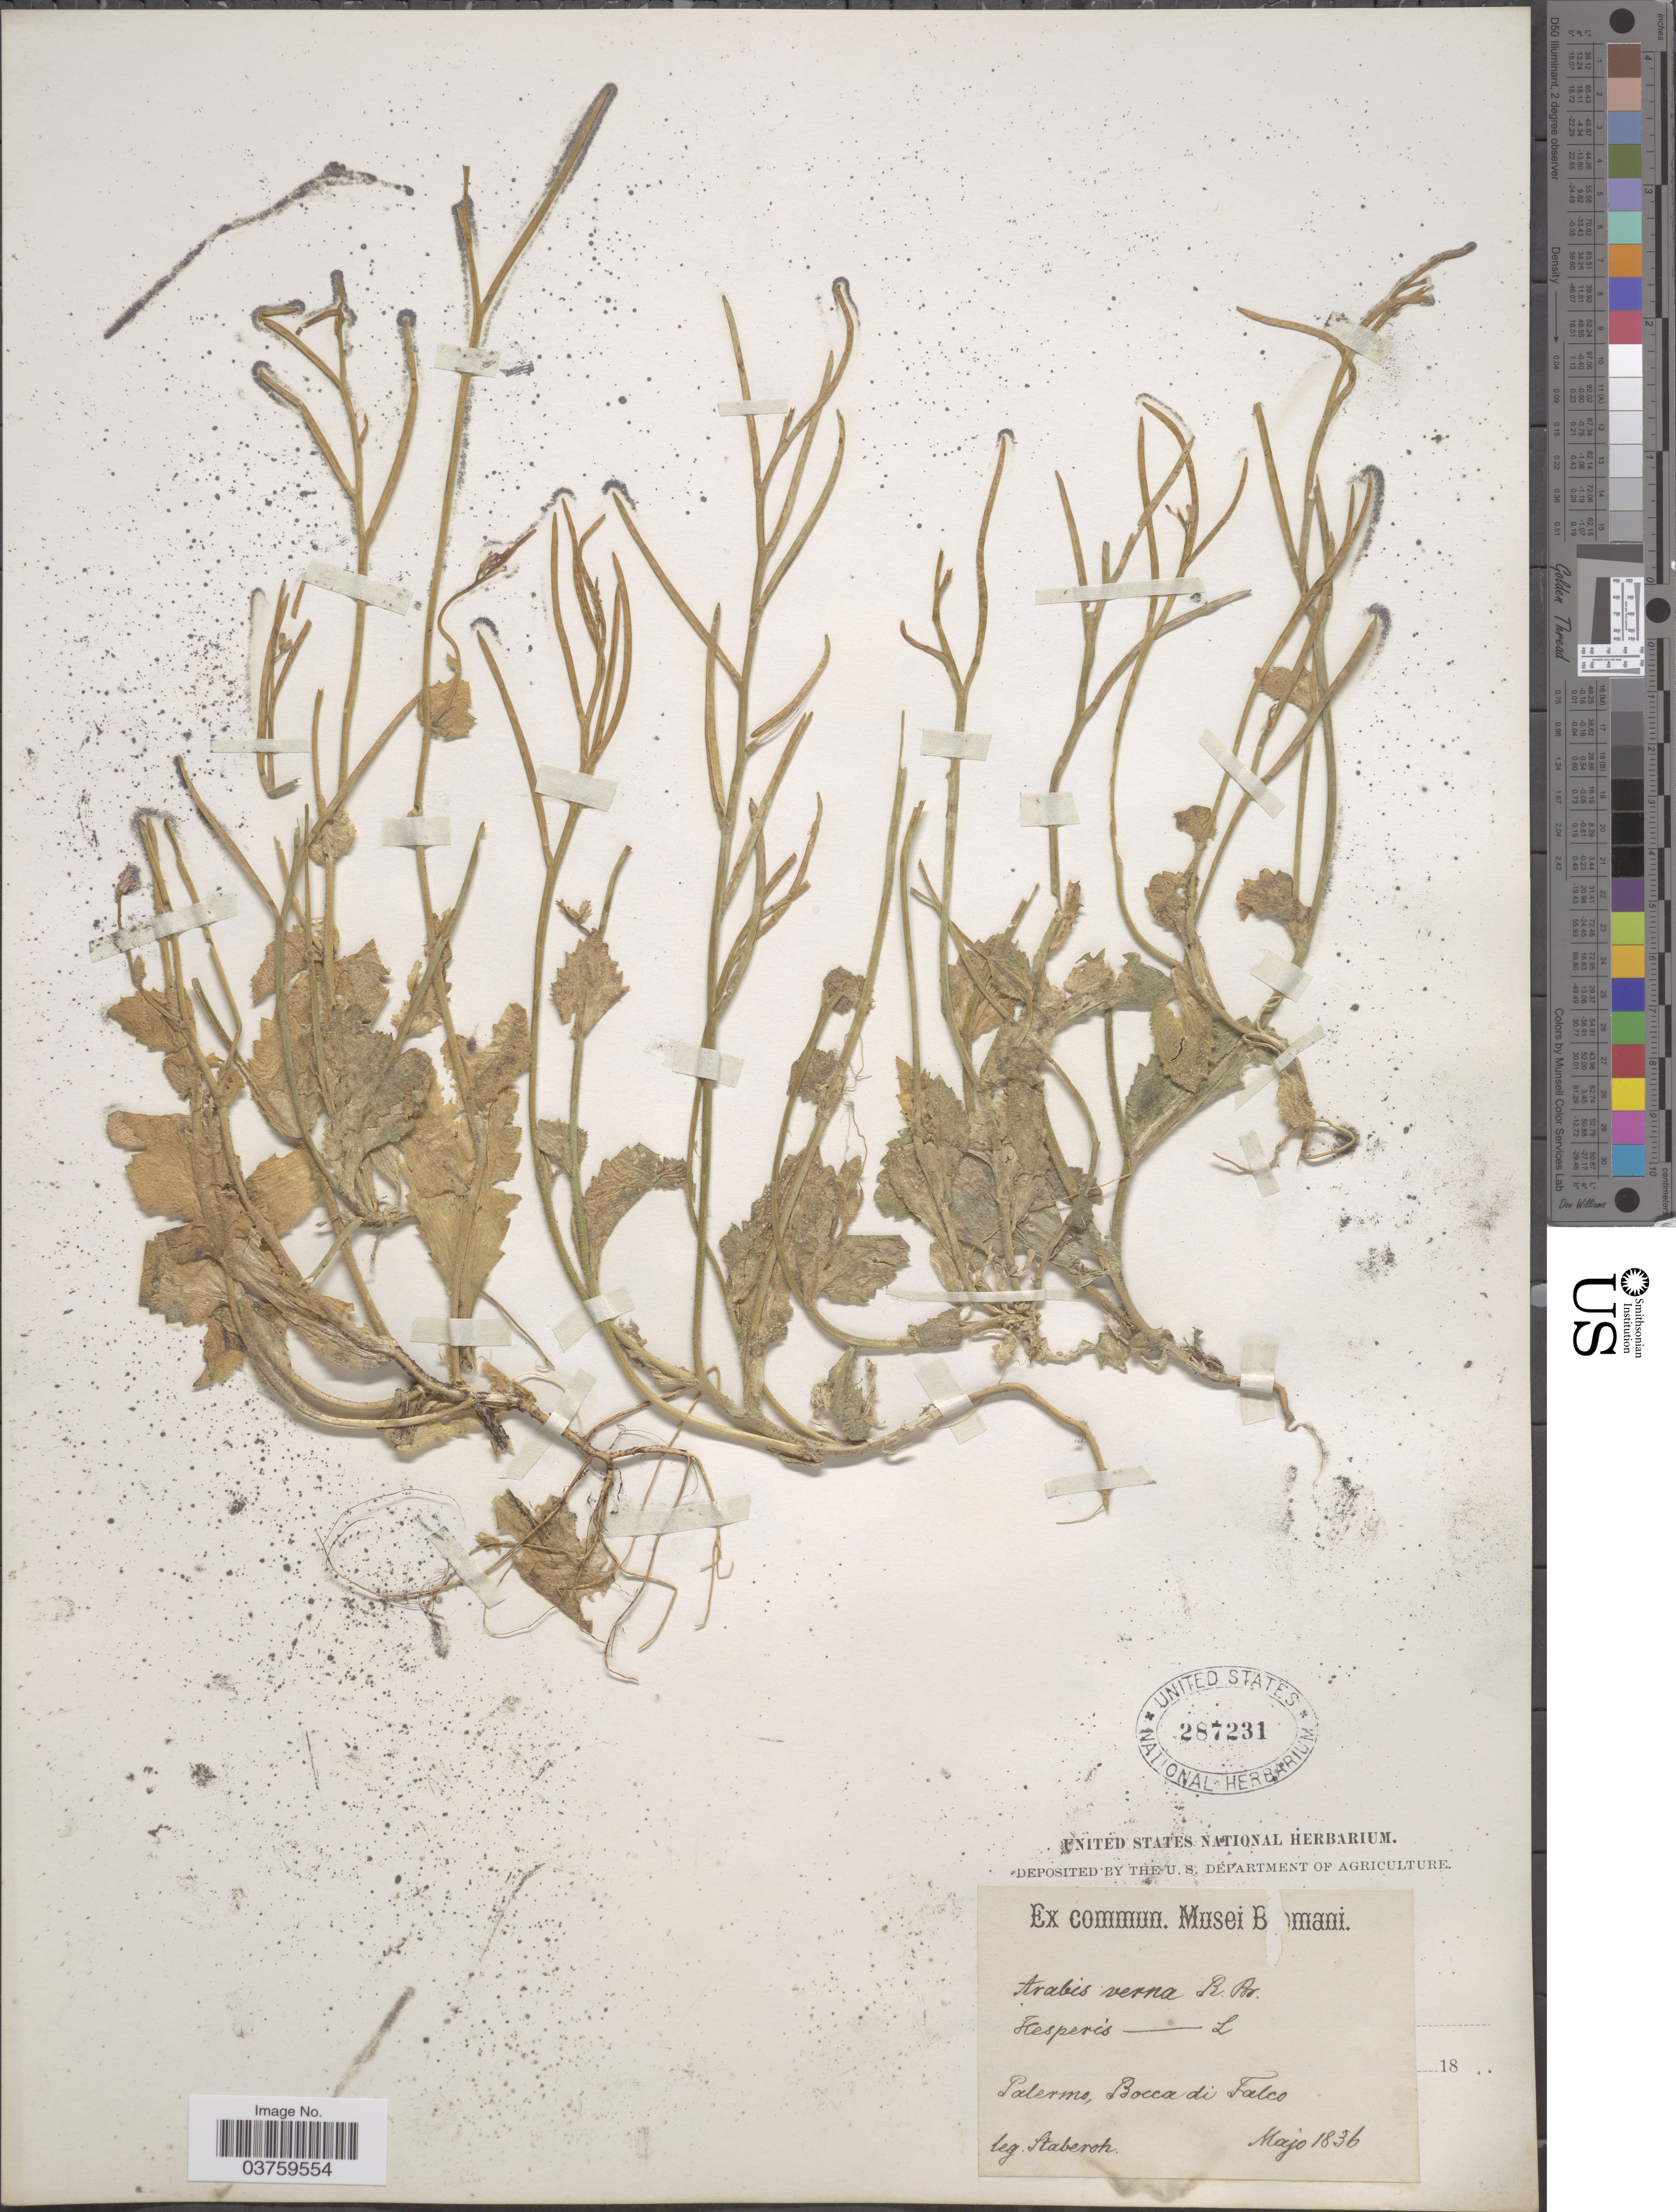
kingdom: Plantae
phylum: Tracheophyta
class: Magnoliopsida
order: Brassicales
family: Brassicaceae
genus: Arabis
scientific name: Arabis verna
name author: W.T. Aiton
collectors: Staberoh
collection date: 1836-05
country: Italy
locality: Palermo, Bocca di Falco.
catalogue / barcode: US 287231